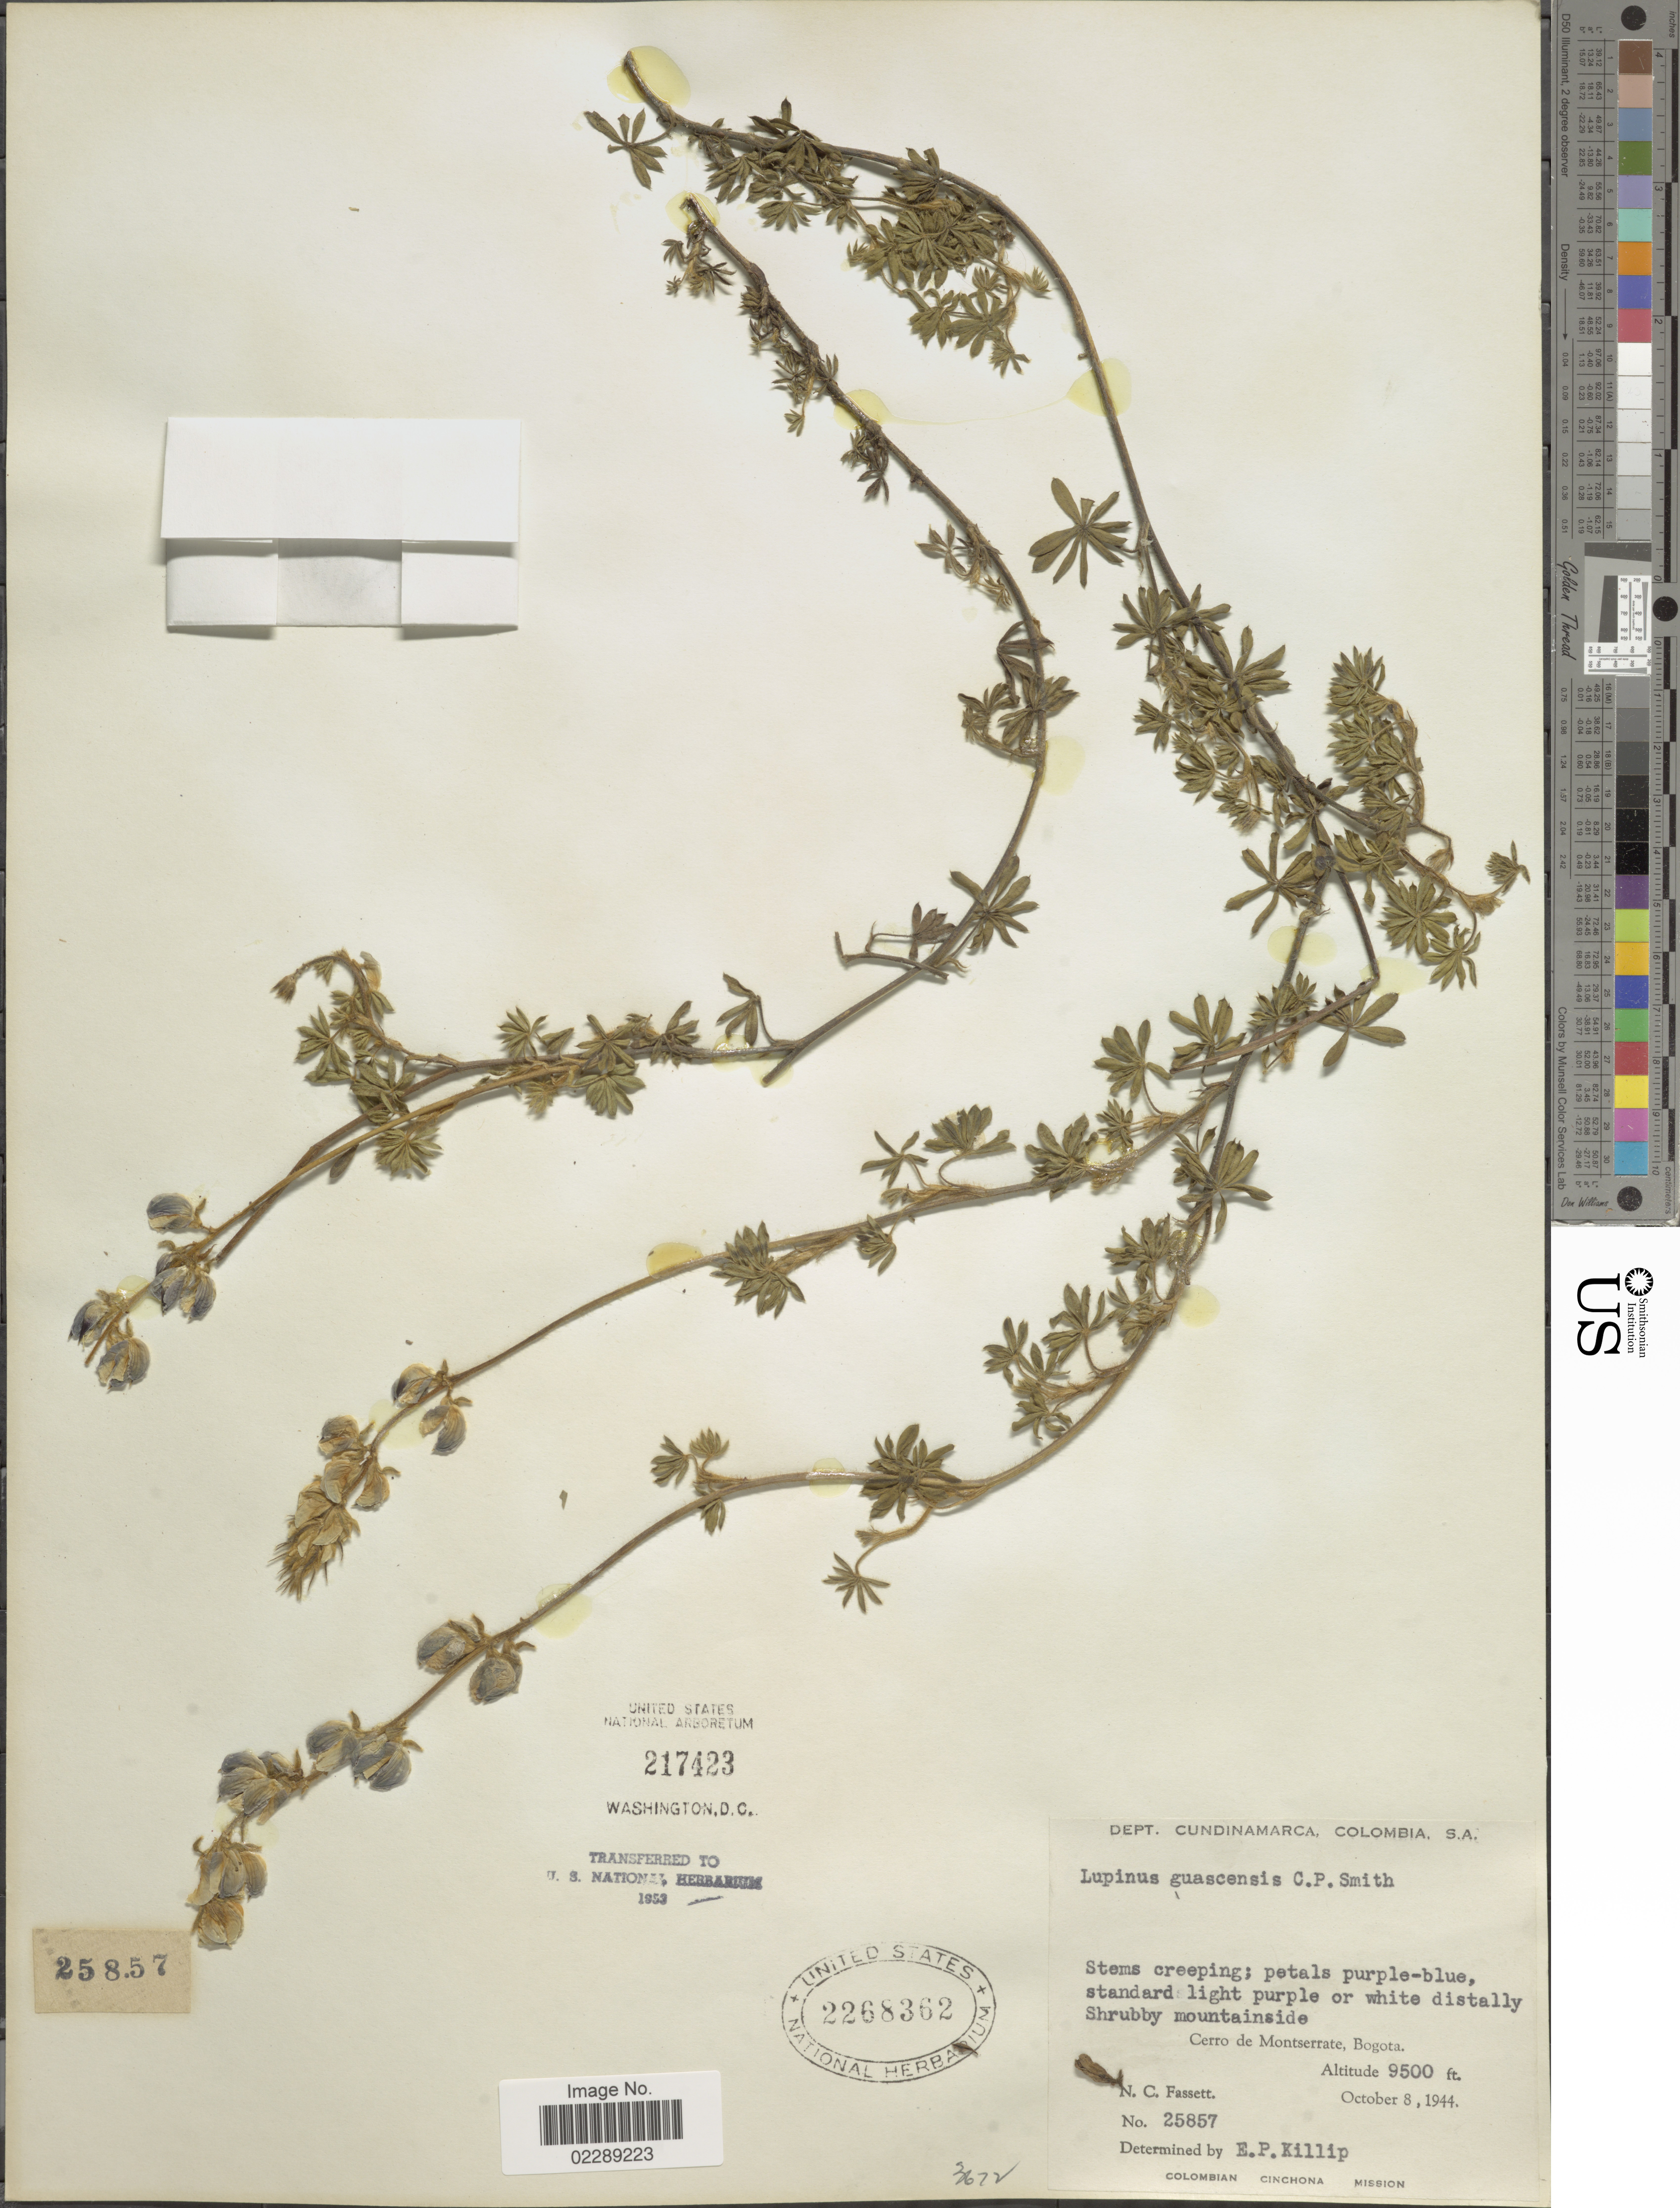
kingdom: Plantae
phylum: Tracheophyta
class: Magnoliopsida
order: Fabales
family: Fabaceae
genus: Lupinus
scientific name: Lupinus guascensis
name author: C.P. Sm.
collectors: N. C. Fassett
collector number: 25857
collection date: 1944-10-08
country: Colombia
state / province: Cundinamarca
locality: Dept. Cundinamarca. Cerro de Montserrate, Bogota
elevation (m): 2896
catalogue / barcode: US 2268362